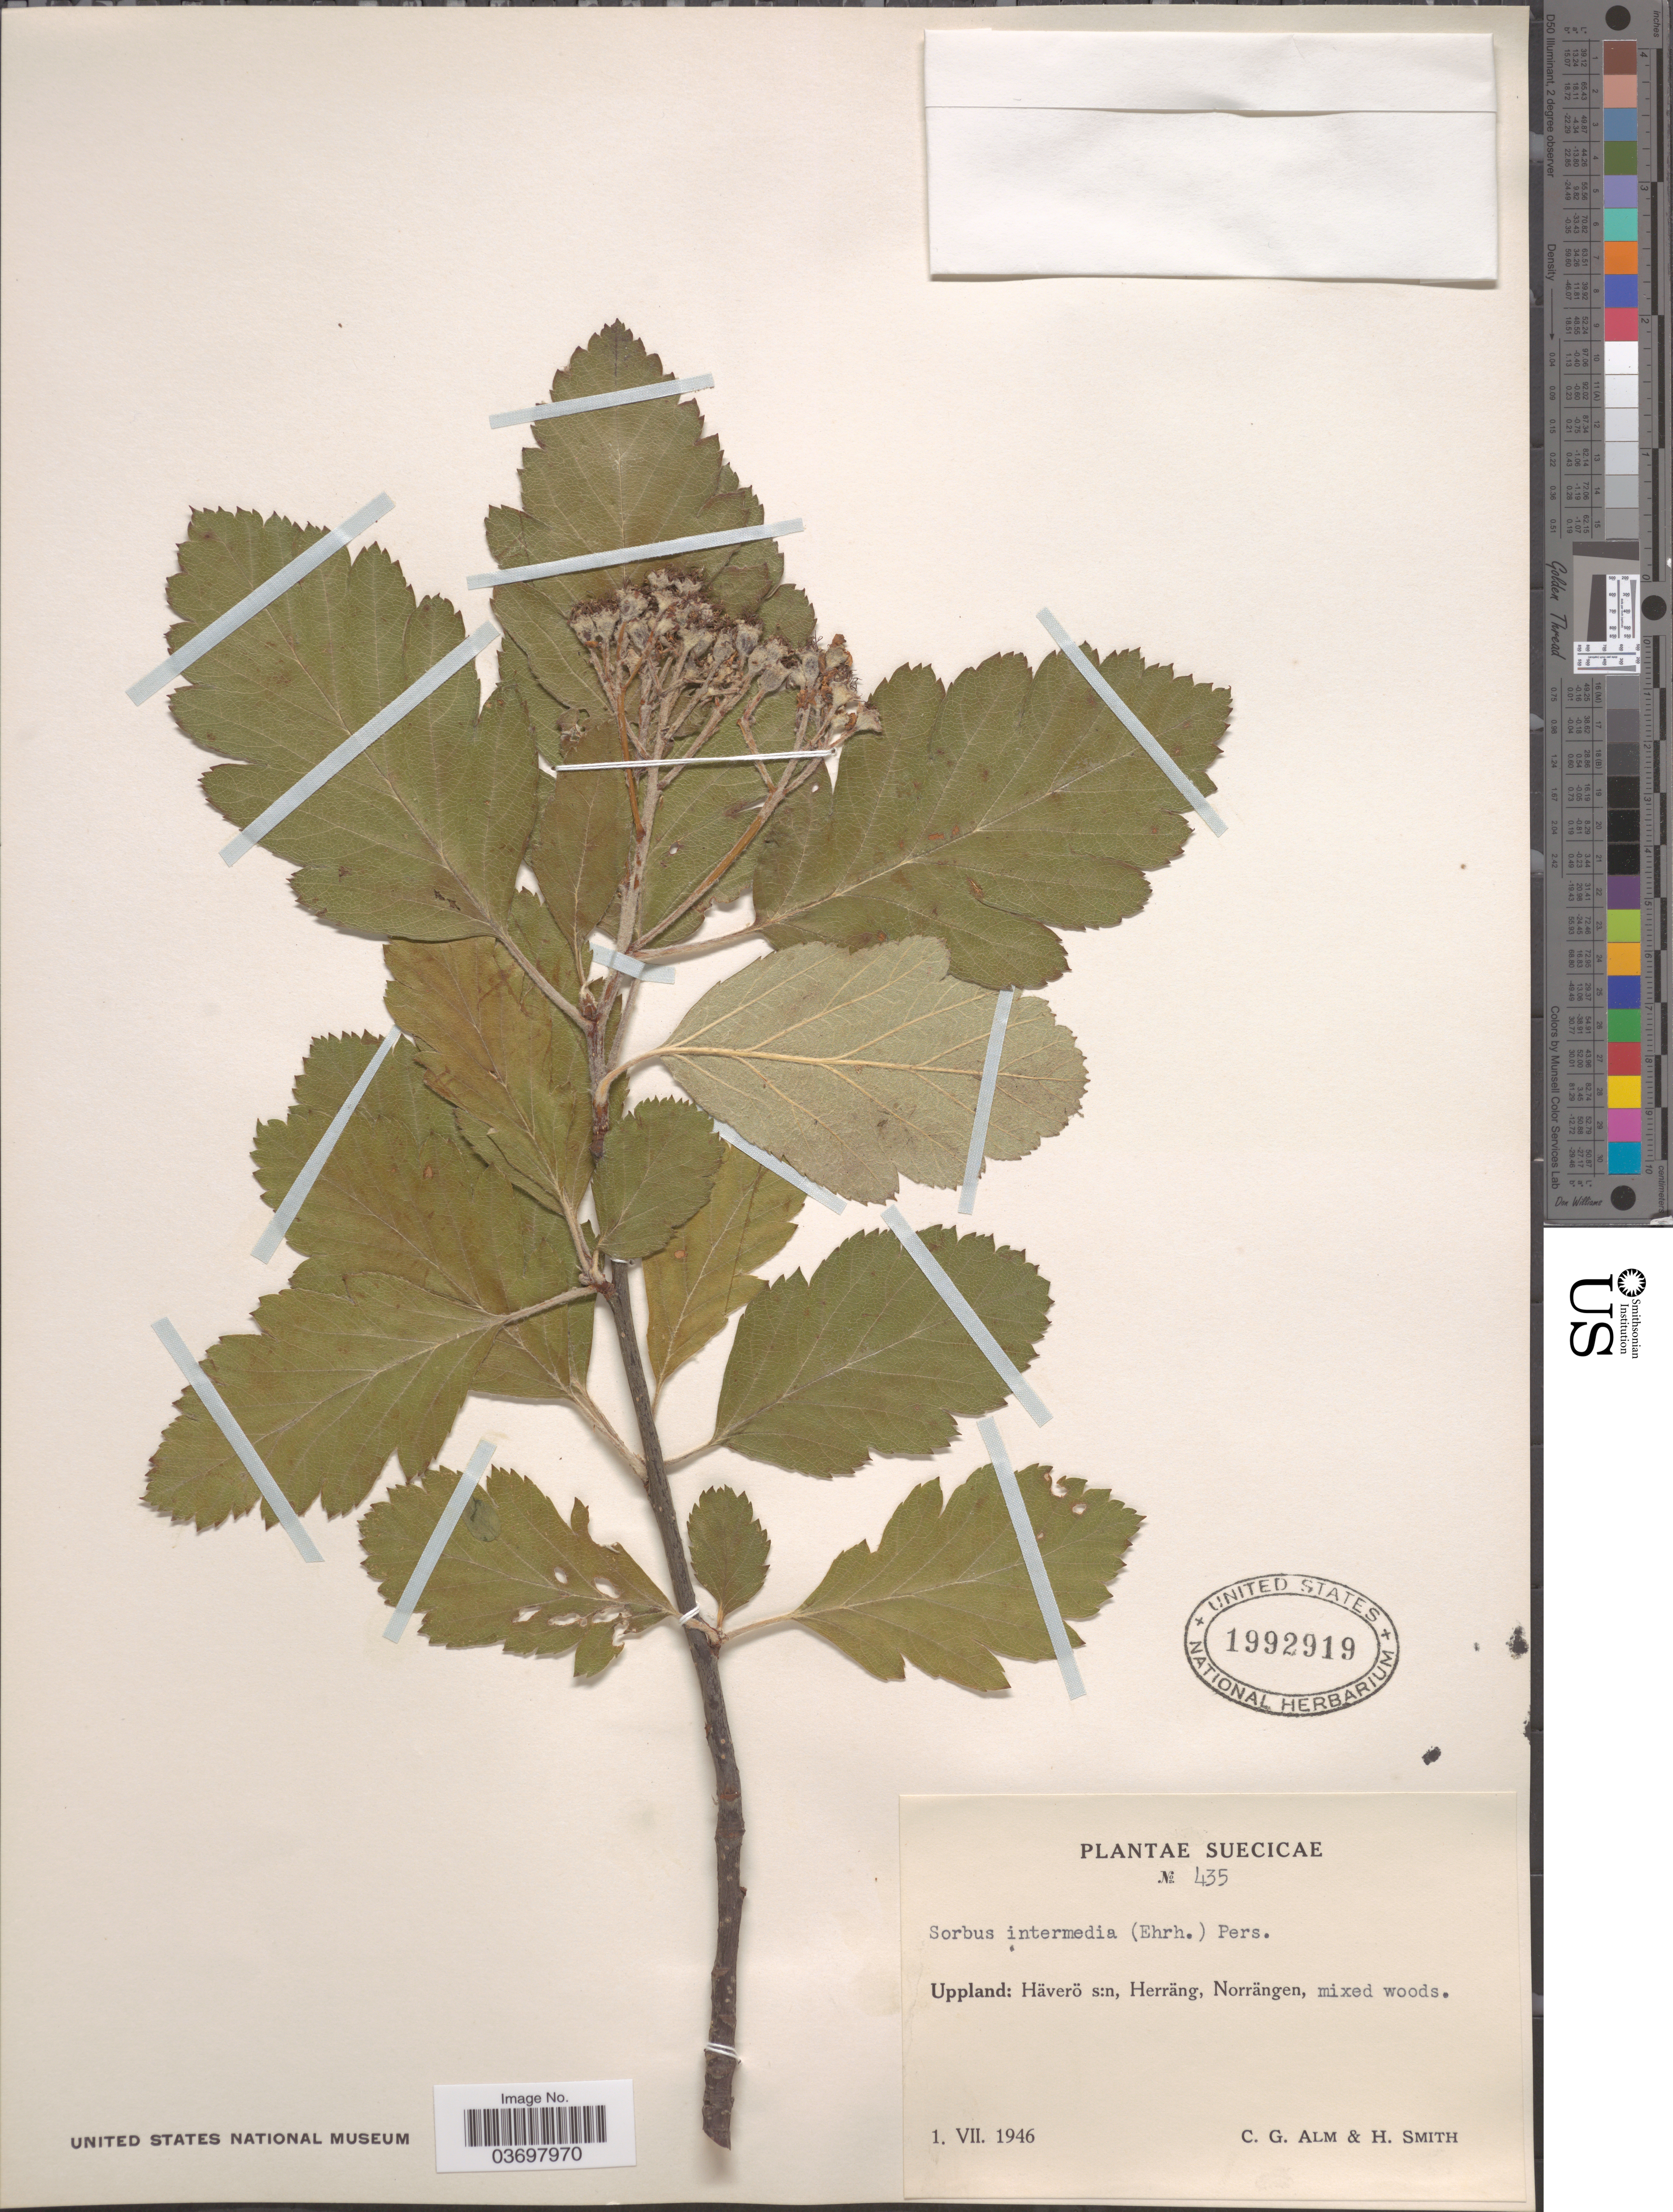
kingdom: Plantae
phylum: Tracheophyta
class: Magnoliopsida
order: Rosales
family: Rosaceae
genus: Sorbus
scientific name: Sorbus intermedia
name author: (Schult.) Beck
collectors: C. Alm & H. Smith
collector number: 435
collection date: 1946-07-01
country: Sweden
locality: Suecicae. Uppland: Häverö s:n, Herräng, Norrängen.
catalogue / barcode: US 1992919